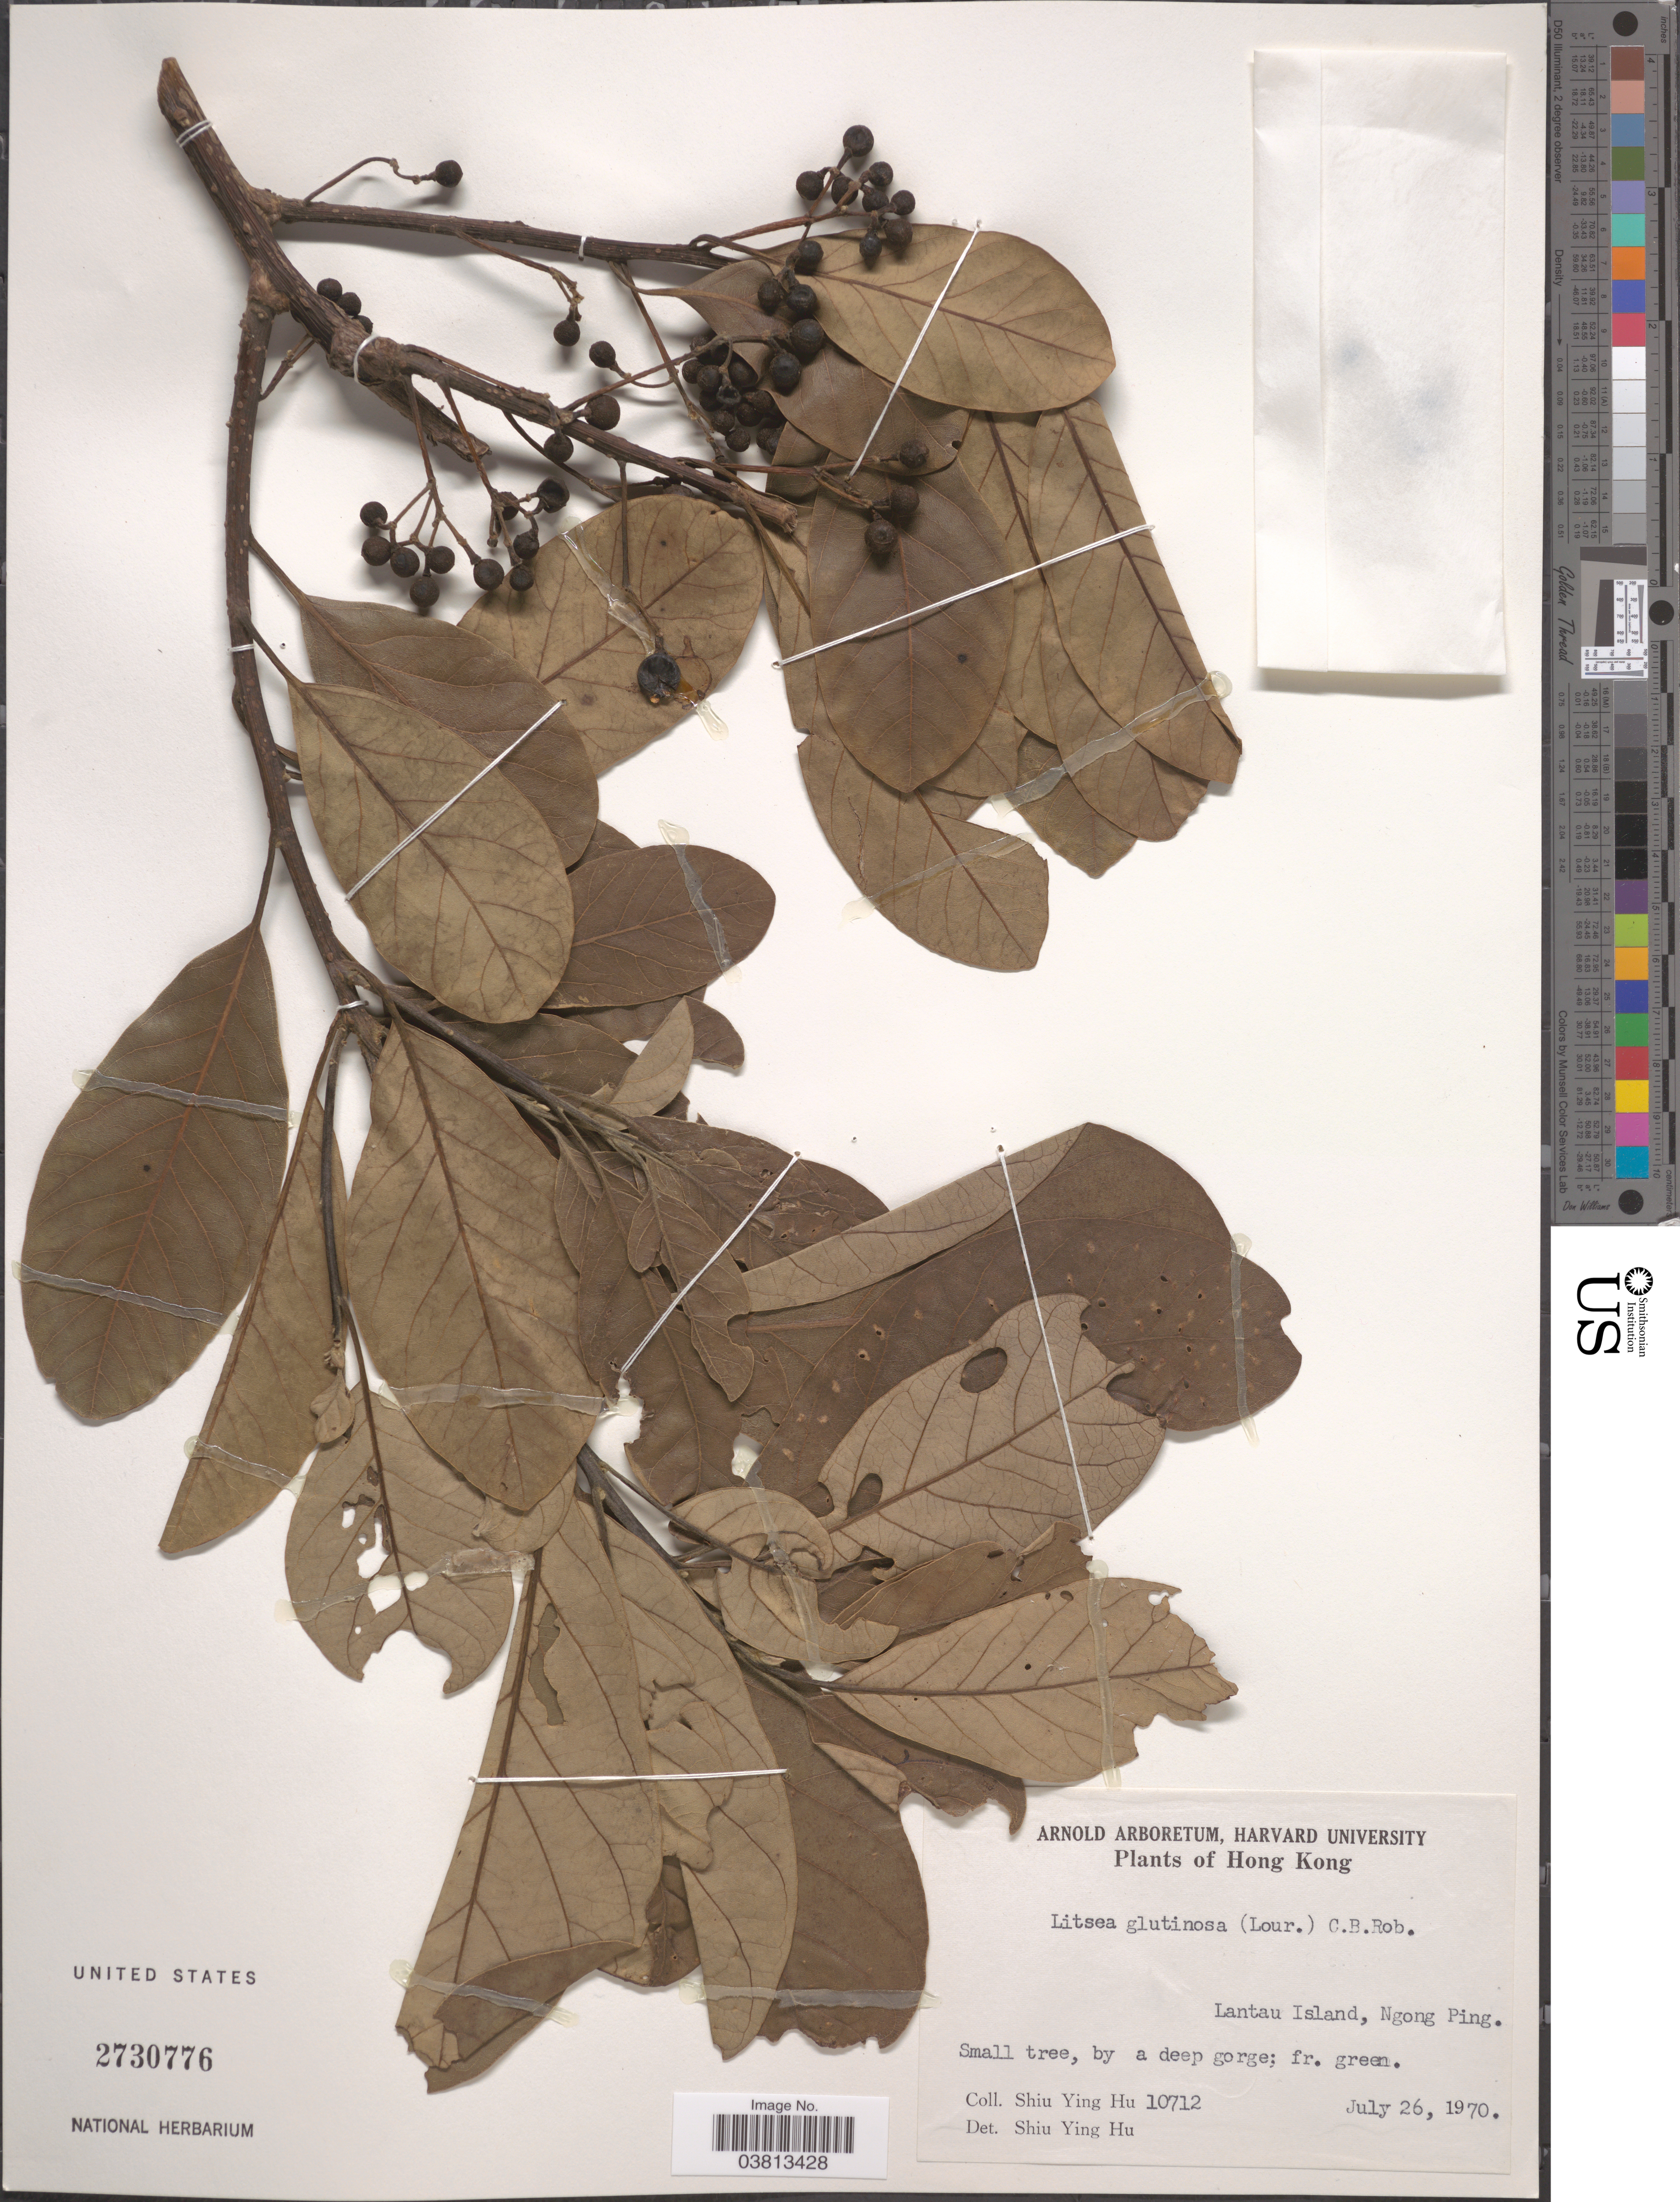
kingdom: Plantae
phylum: Tracheophyta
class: Magnoliopsida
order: Laurales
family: Lauraceae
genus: Litsea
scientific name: Litsea glutinosa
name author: (Lour.) C.B. Rob.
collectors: S. Y. Hu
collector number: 10712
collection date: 1970-07-26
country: China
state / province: Hong Kong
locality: Lantau Island, Ngong Ping.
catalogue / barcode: US 2730776